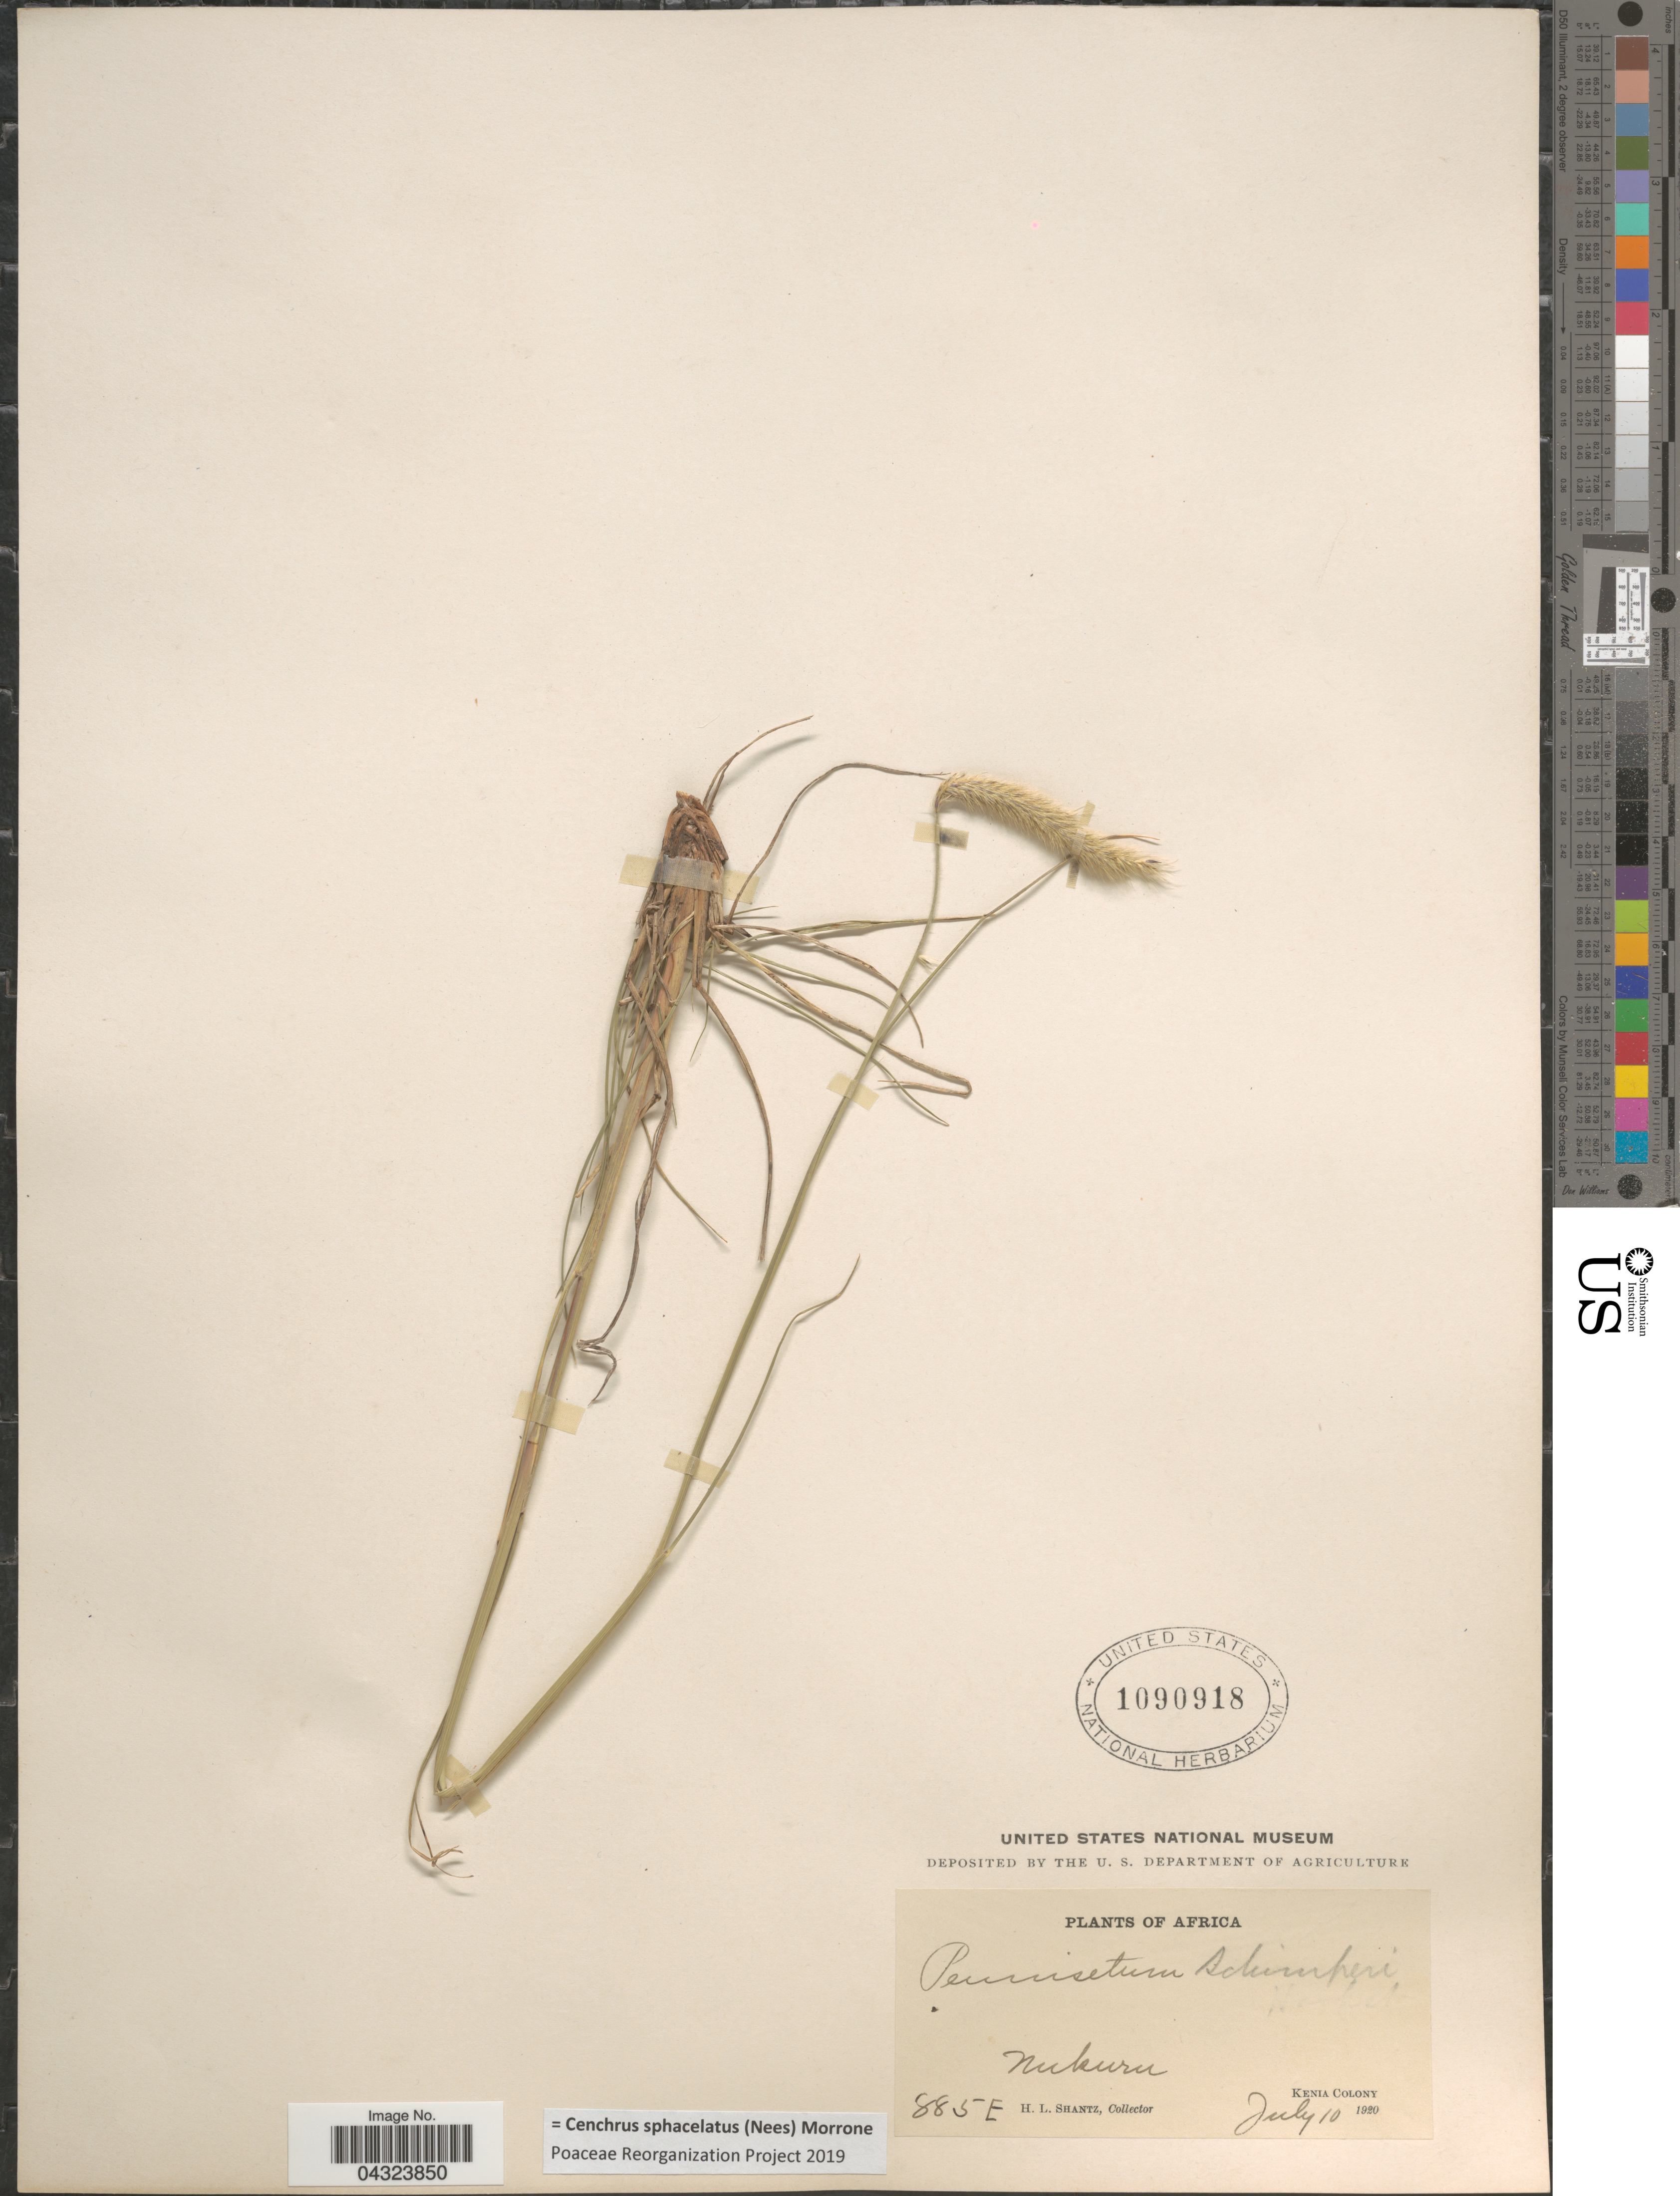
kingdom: Plantae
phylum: Tracheophyta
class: Liliopsida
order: Poales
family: Poaceae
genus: Cenchrus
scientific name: Cenchrus sphacelatus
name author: (Nees) Morrone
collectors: H. Shantz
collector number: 885E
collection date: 1920-07-10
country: Kenya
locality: Nukuru.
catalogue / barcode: US 1090918